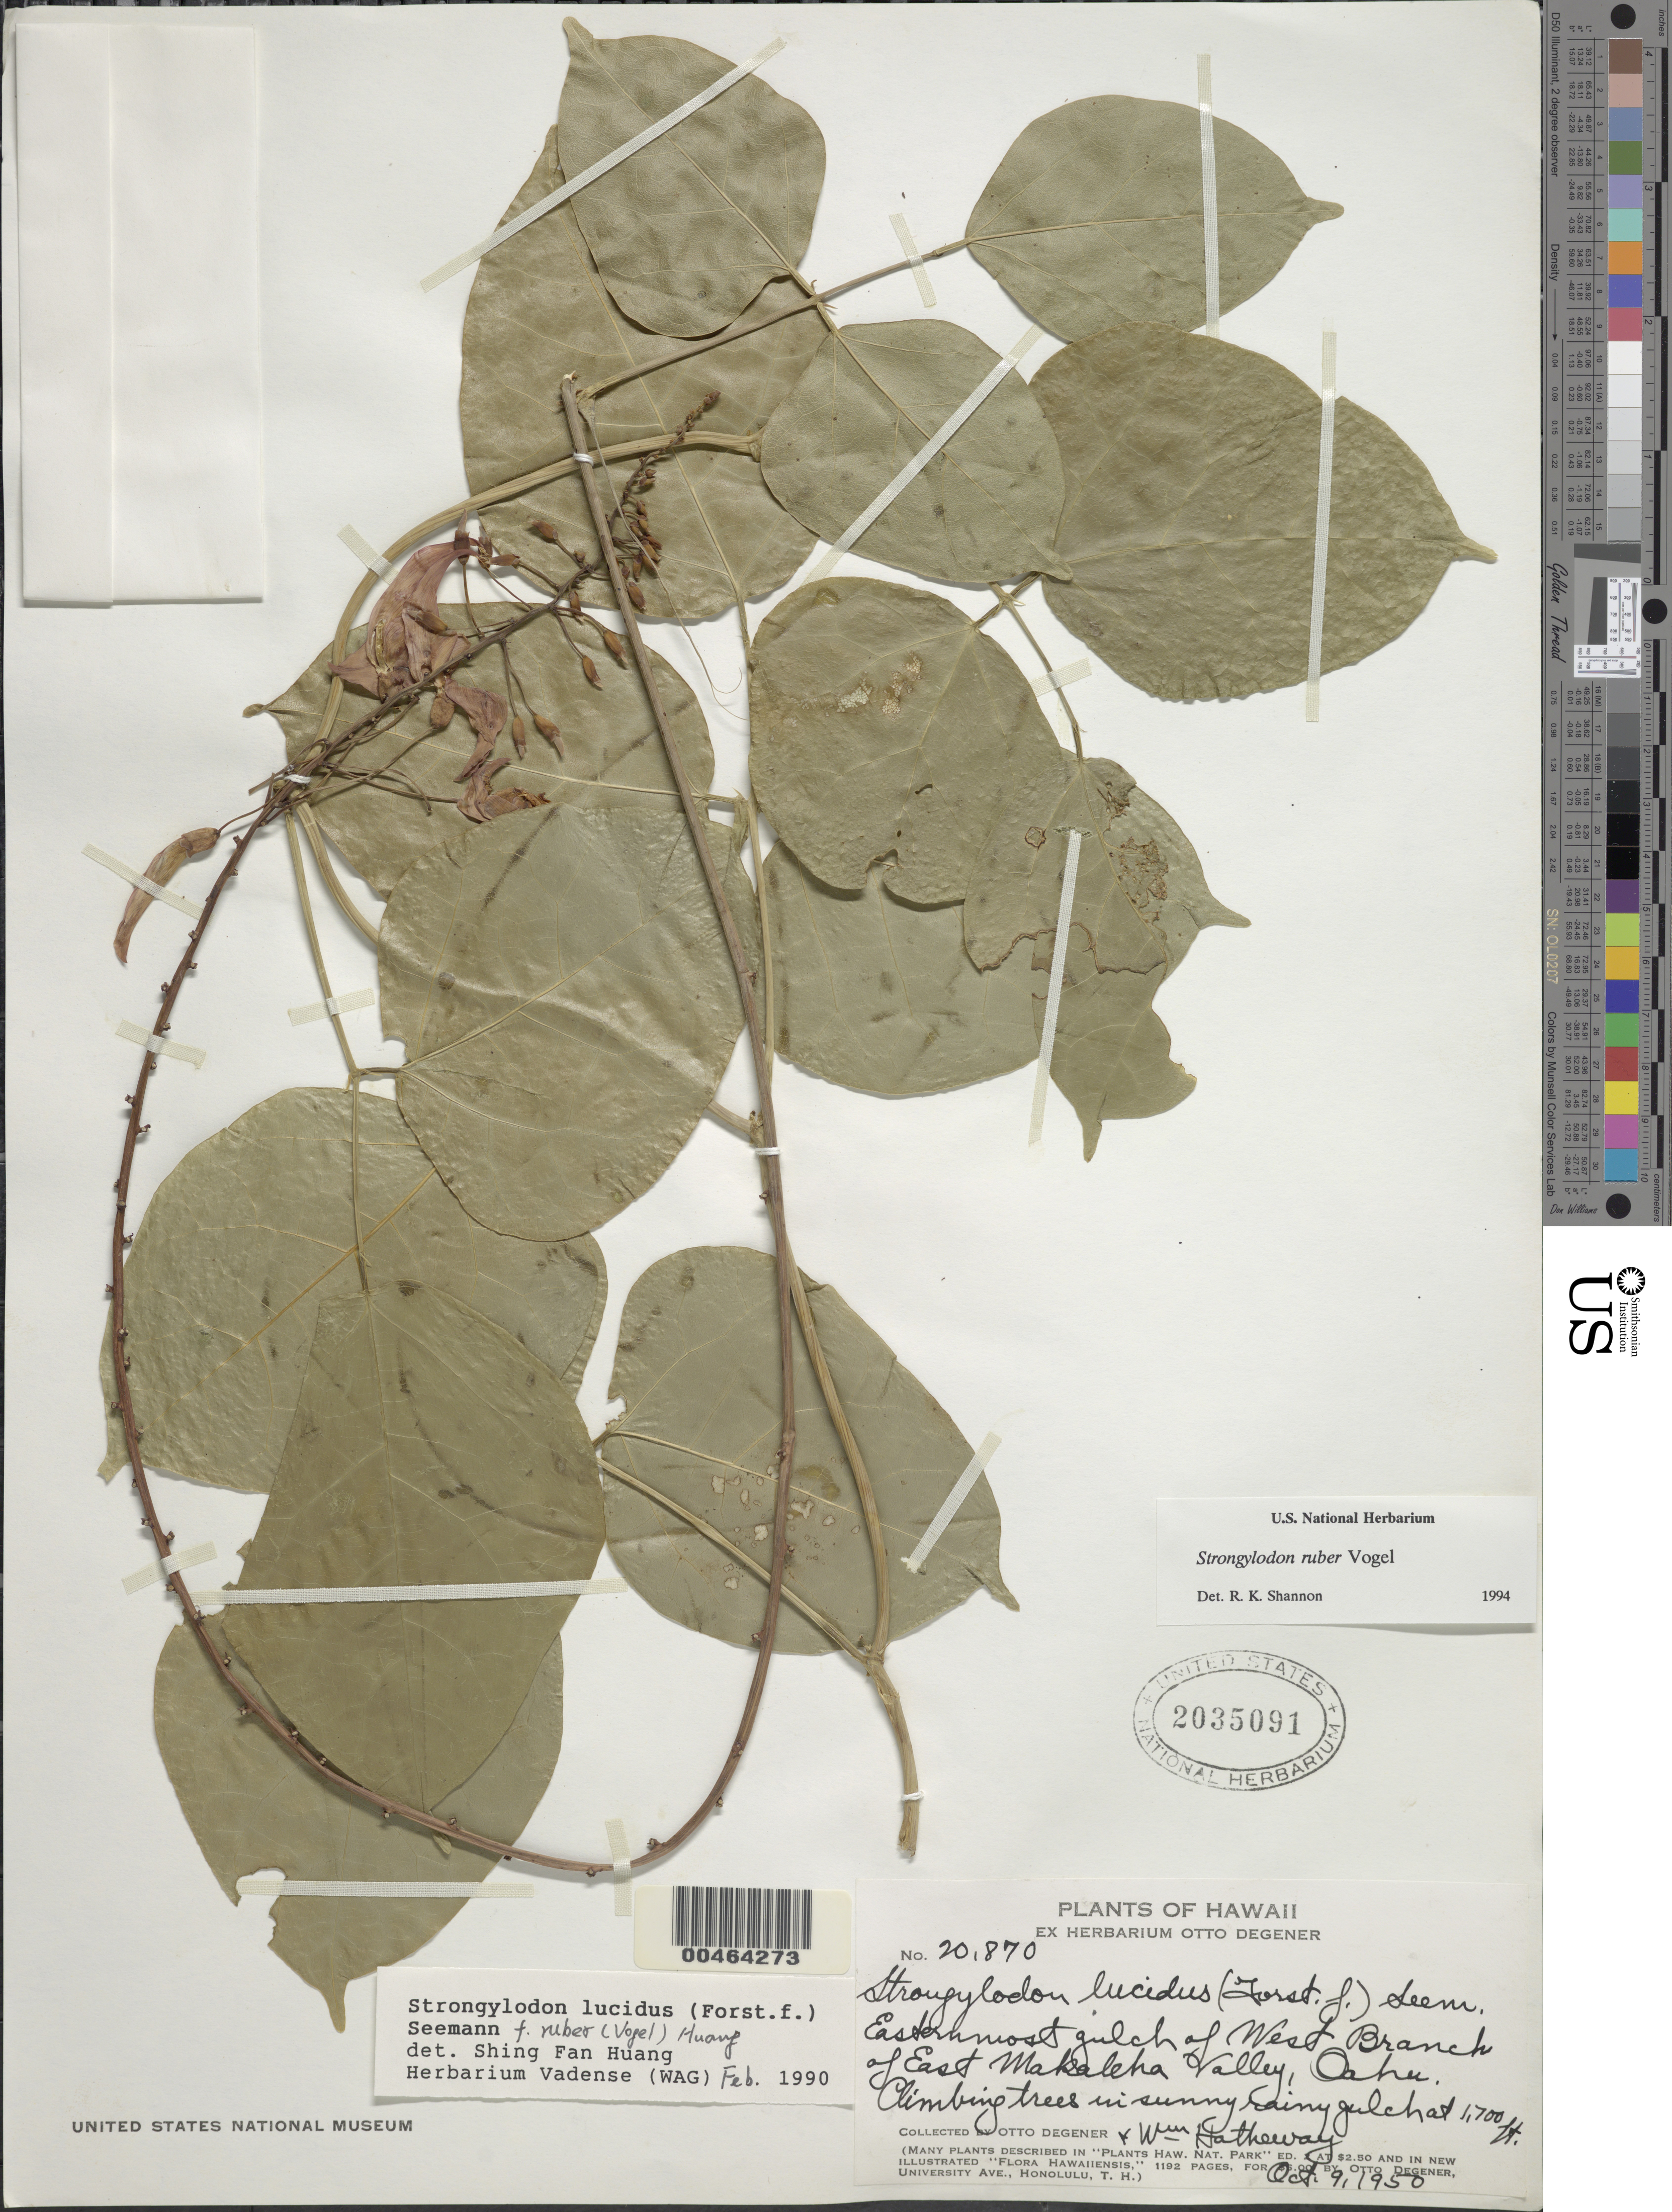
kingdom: Plantae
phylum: Tracheophyta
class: Magnoliopsida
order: Fabales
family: Fabaceae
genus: Strongylodon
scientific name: Strongylodon ruber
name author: Vogel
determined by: Shannon, R. K., (UNITED STATES)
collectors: O. Degener & W. H. Hatheway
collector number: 20870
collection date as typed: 9 Oct 1950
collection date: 1950-10-09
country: United States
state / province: Hawaii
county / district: Honolulu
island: Oahu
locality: Easternmost gulch of West Branch of East Makaleha Valley.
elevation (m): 518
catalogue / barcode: US 2035091